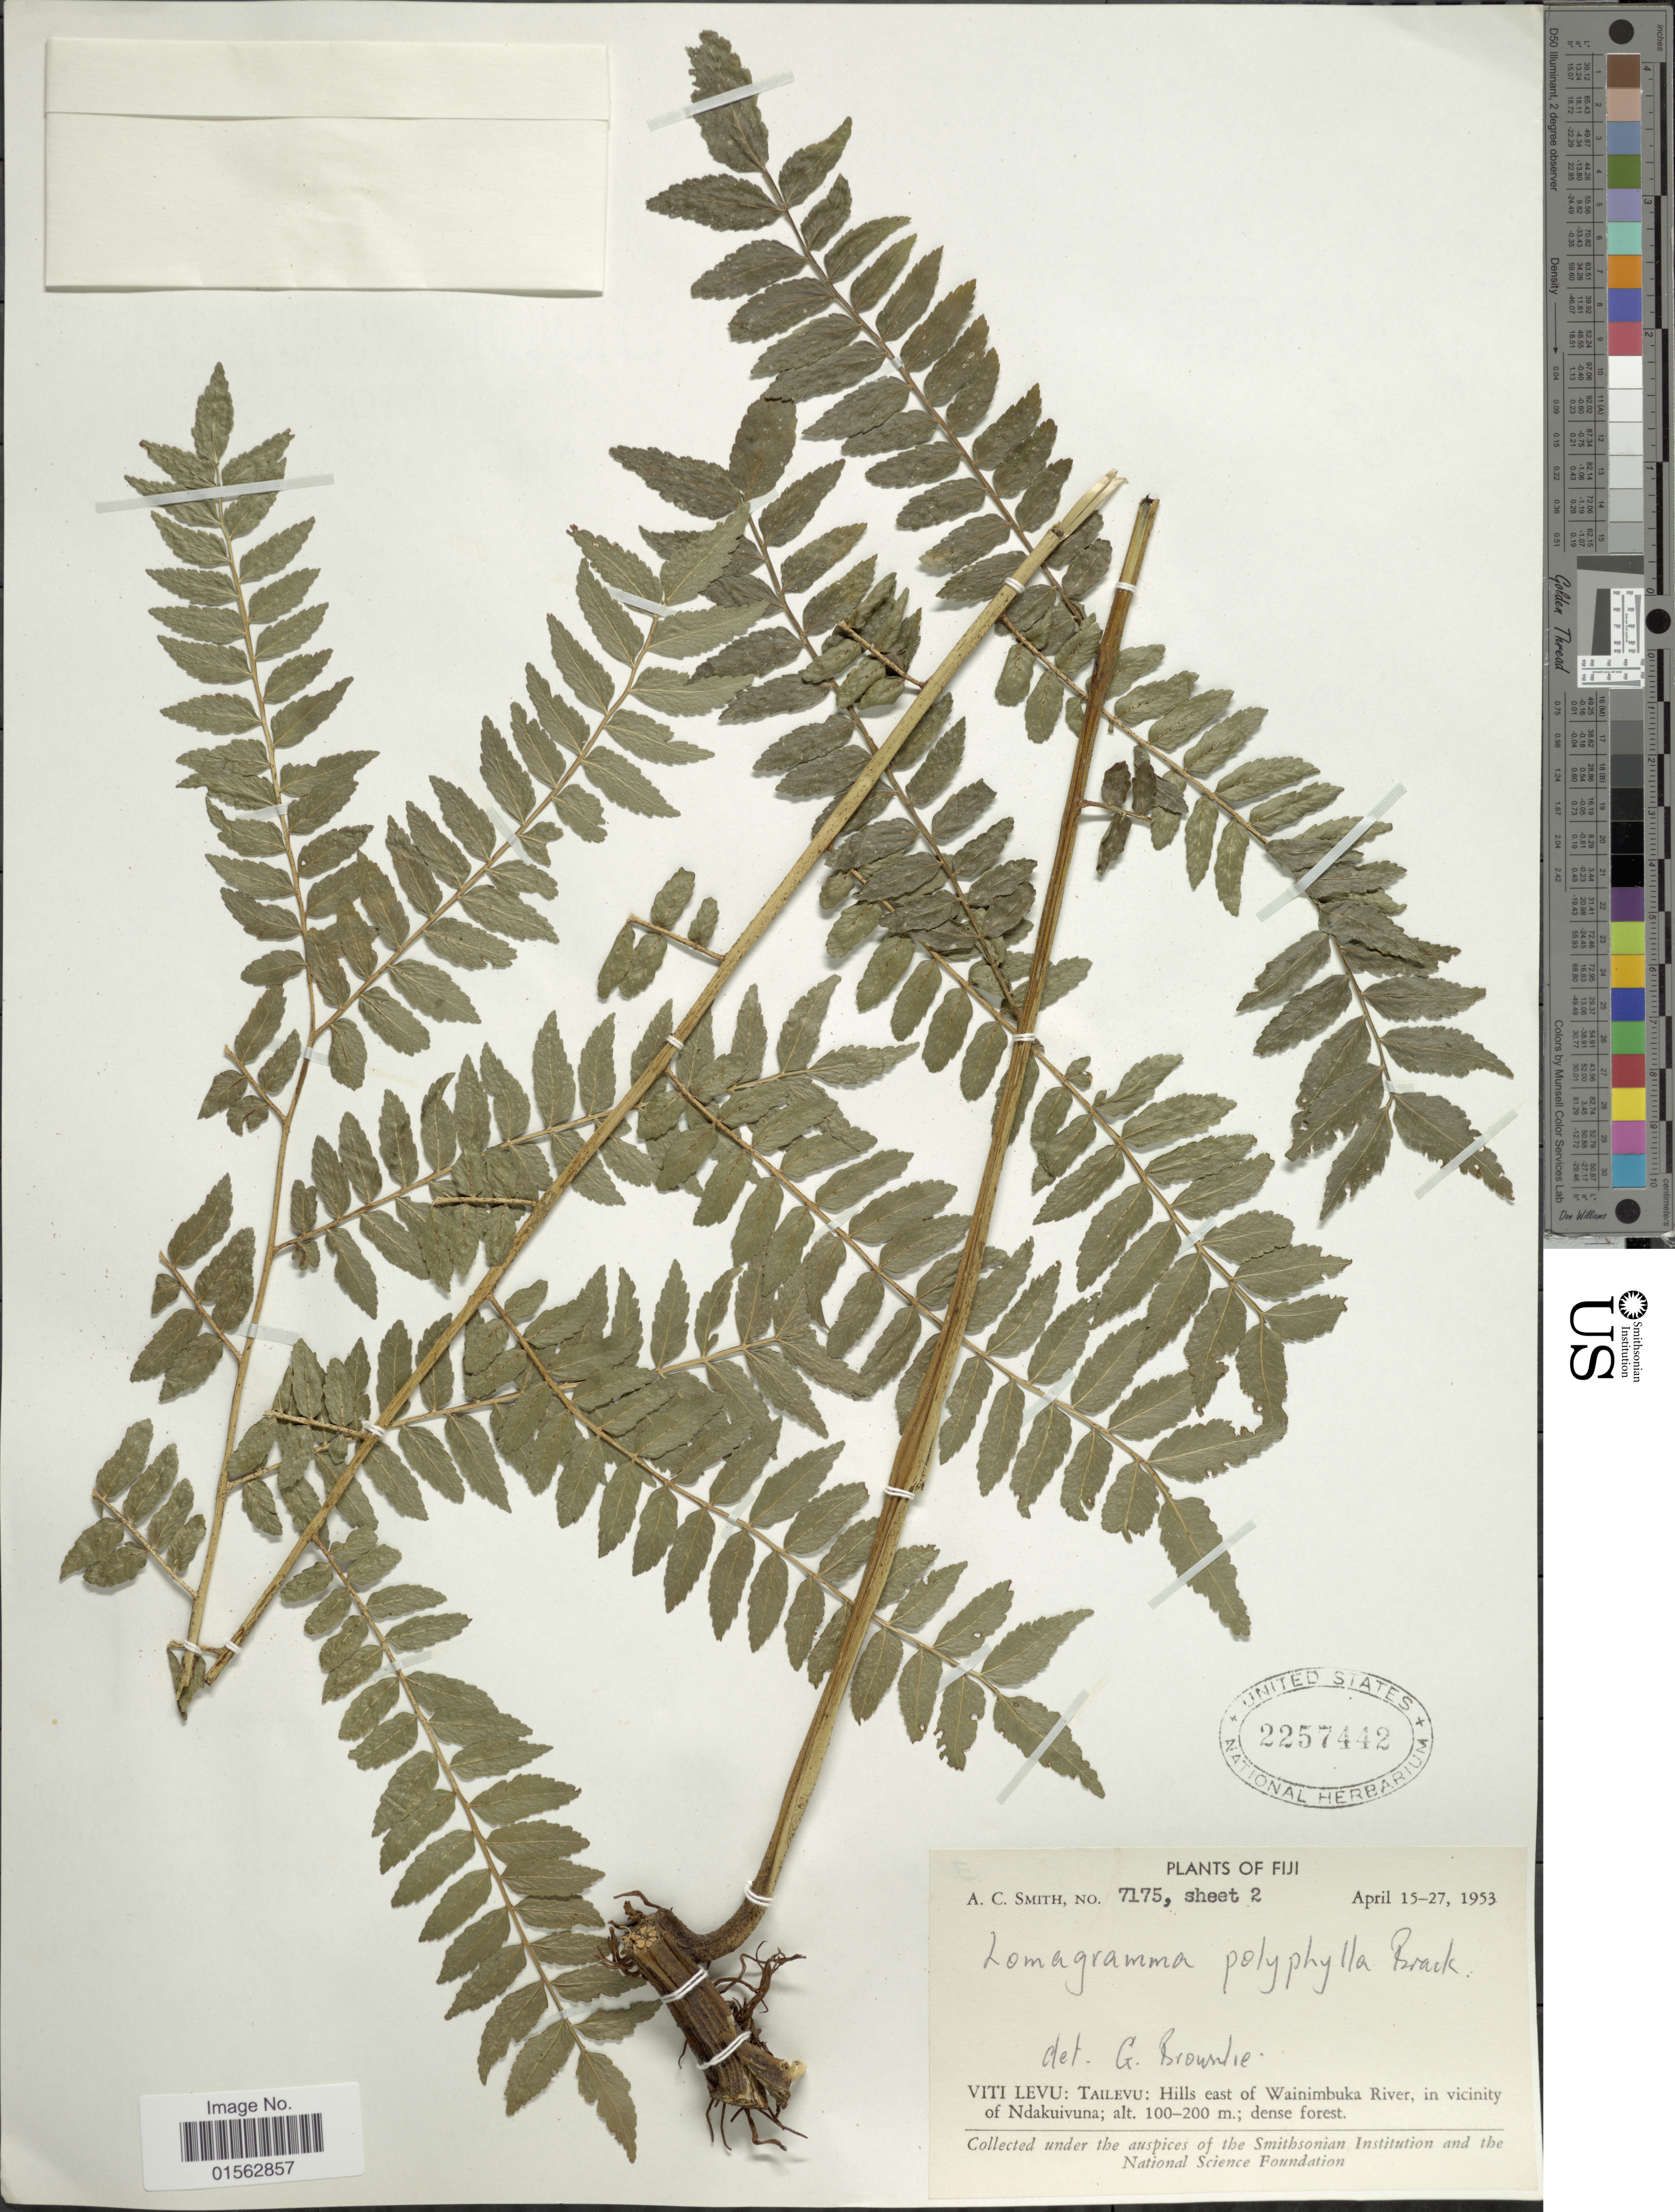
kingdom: Plantae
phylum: Tracheophyta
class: Polypodiopsida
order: Polypodiales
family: Dryopteridaceae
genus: Lomagramma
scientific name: Lomagramma polyphylla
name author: Brack. in Wilkes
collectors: A. C. Smith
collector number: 7175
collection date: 1953-04-15/1953-04-27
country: Fiji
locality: Fiji, Viti Levu: Tailevu: Hills east of Wanimbuka River, in vicinity of Ndakuivuna; dense forest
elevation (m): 100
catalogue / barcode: US 2257442